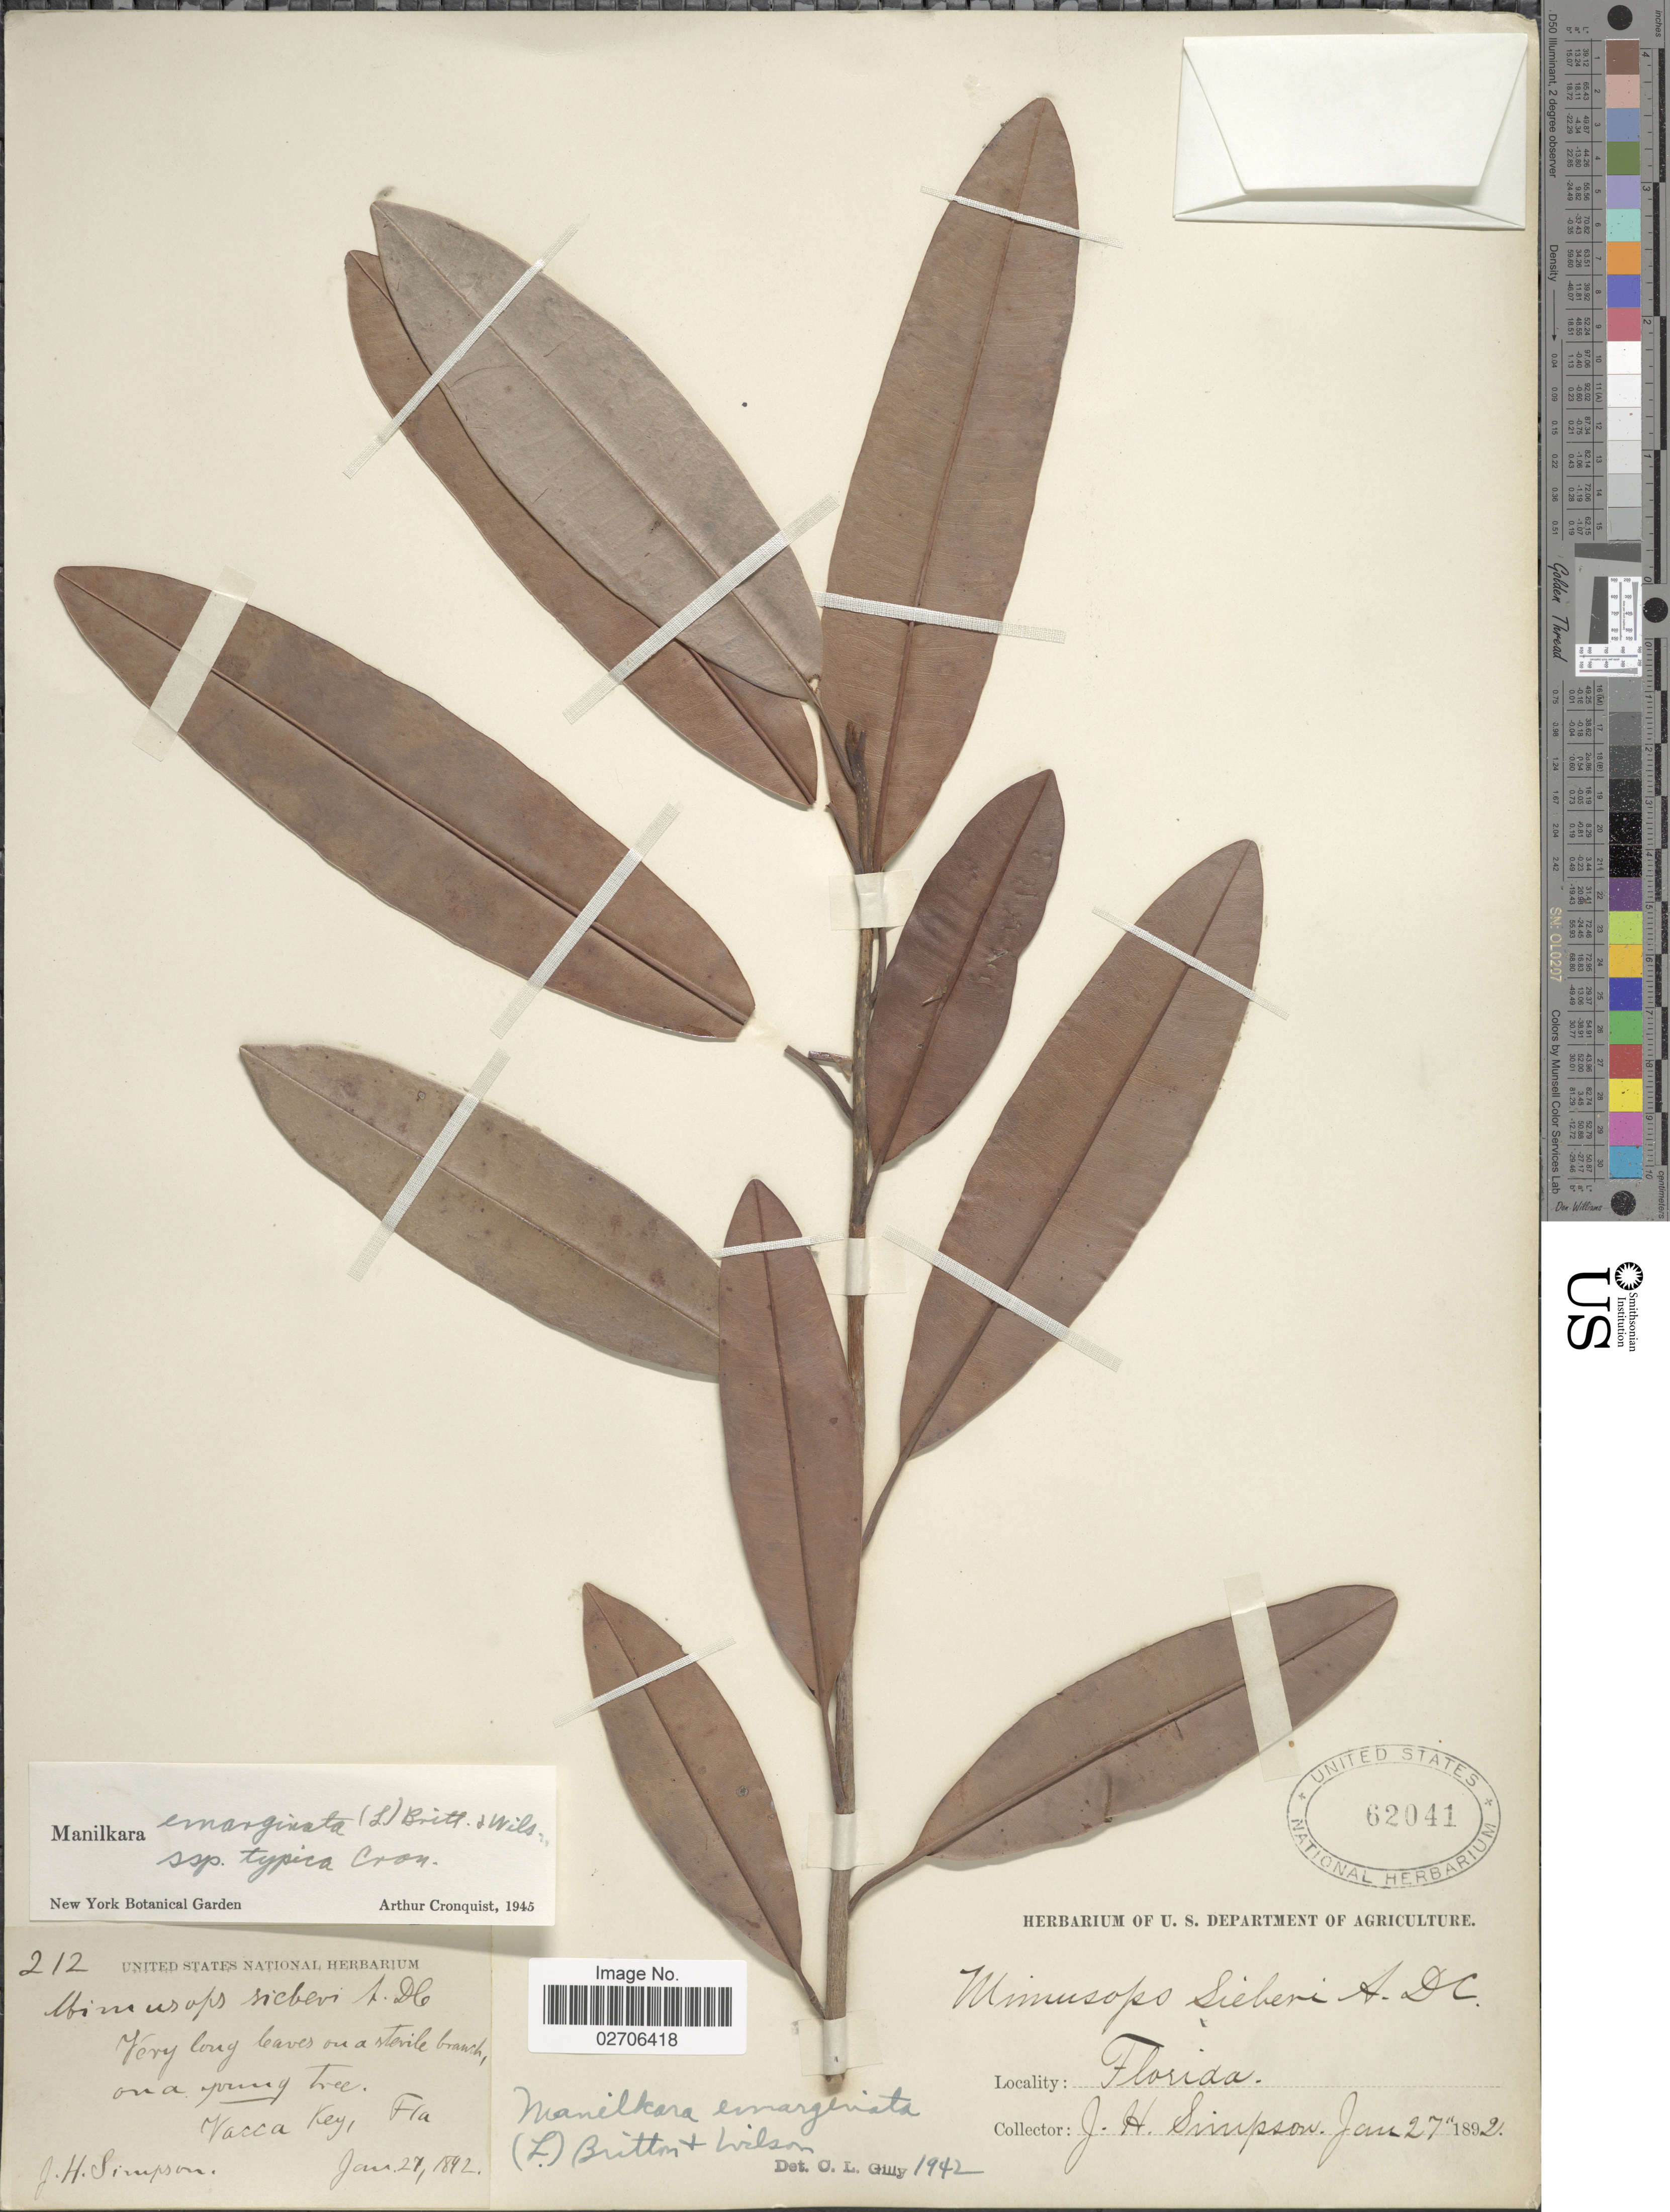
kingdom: Plantae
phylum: Tracheophyta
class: Magnoliopsida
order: Ericales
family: Sapotaceae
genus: Manilkara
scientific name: Manilkara emarginata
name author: (L.) Britton & P. Wilson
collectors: J. H. Simpson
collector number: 212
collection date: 1892-01-27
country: United States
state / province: Florida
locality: Vacca Key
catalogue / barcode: US 62041